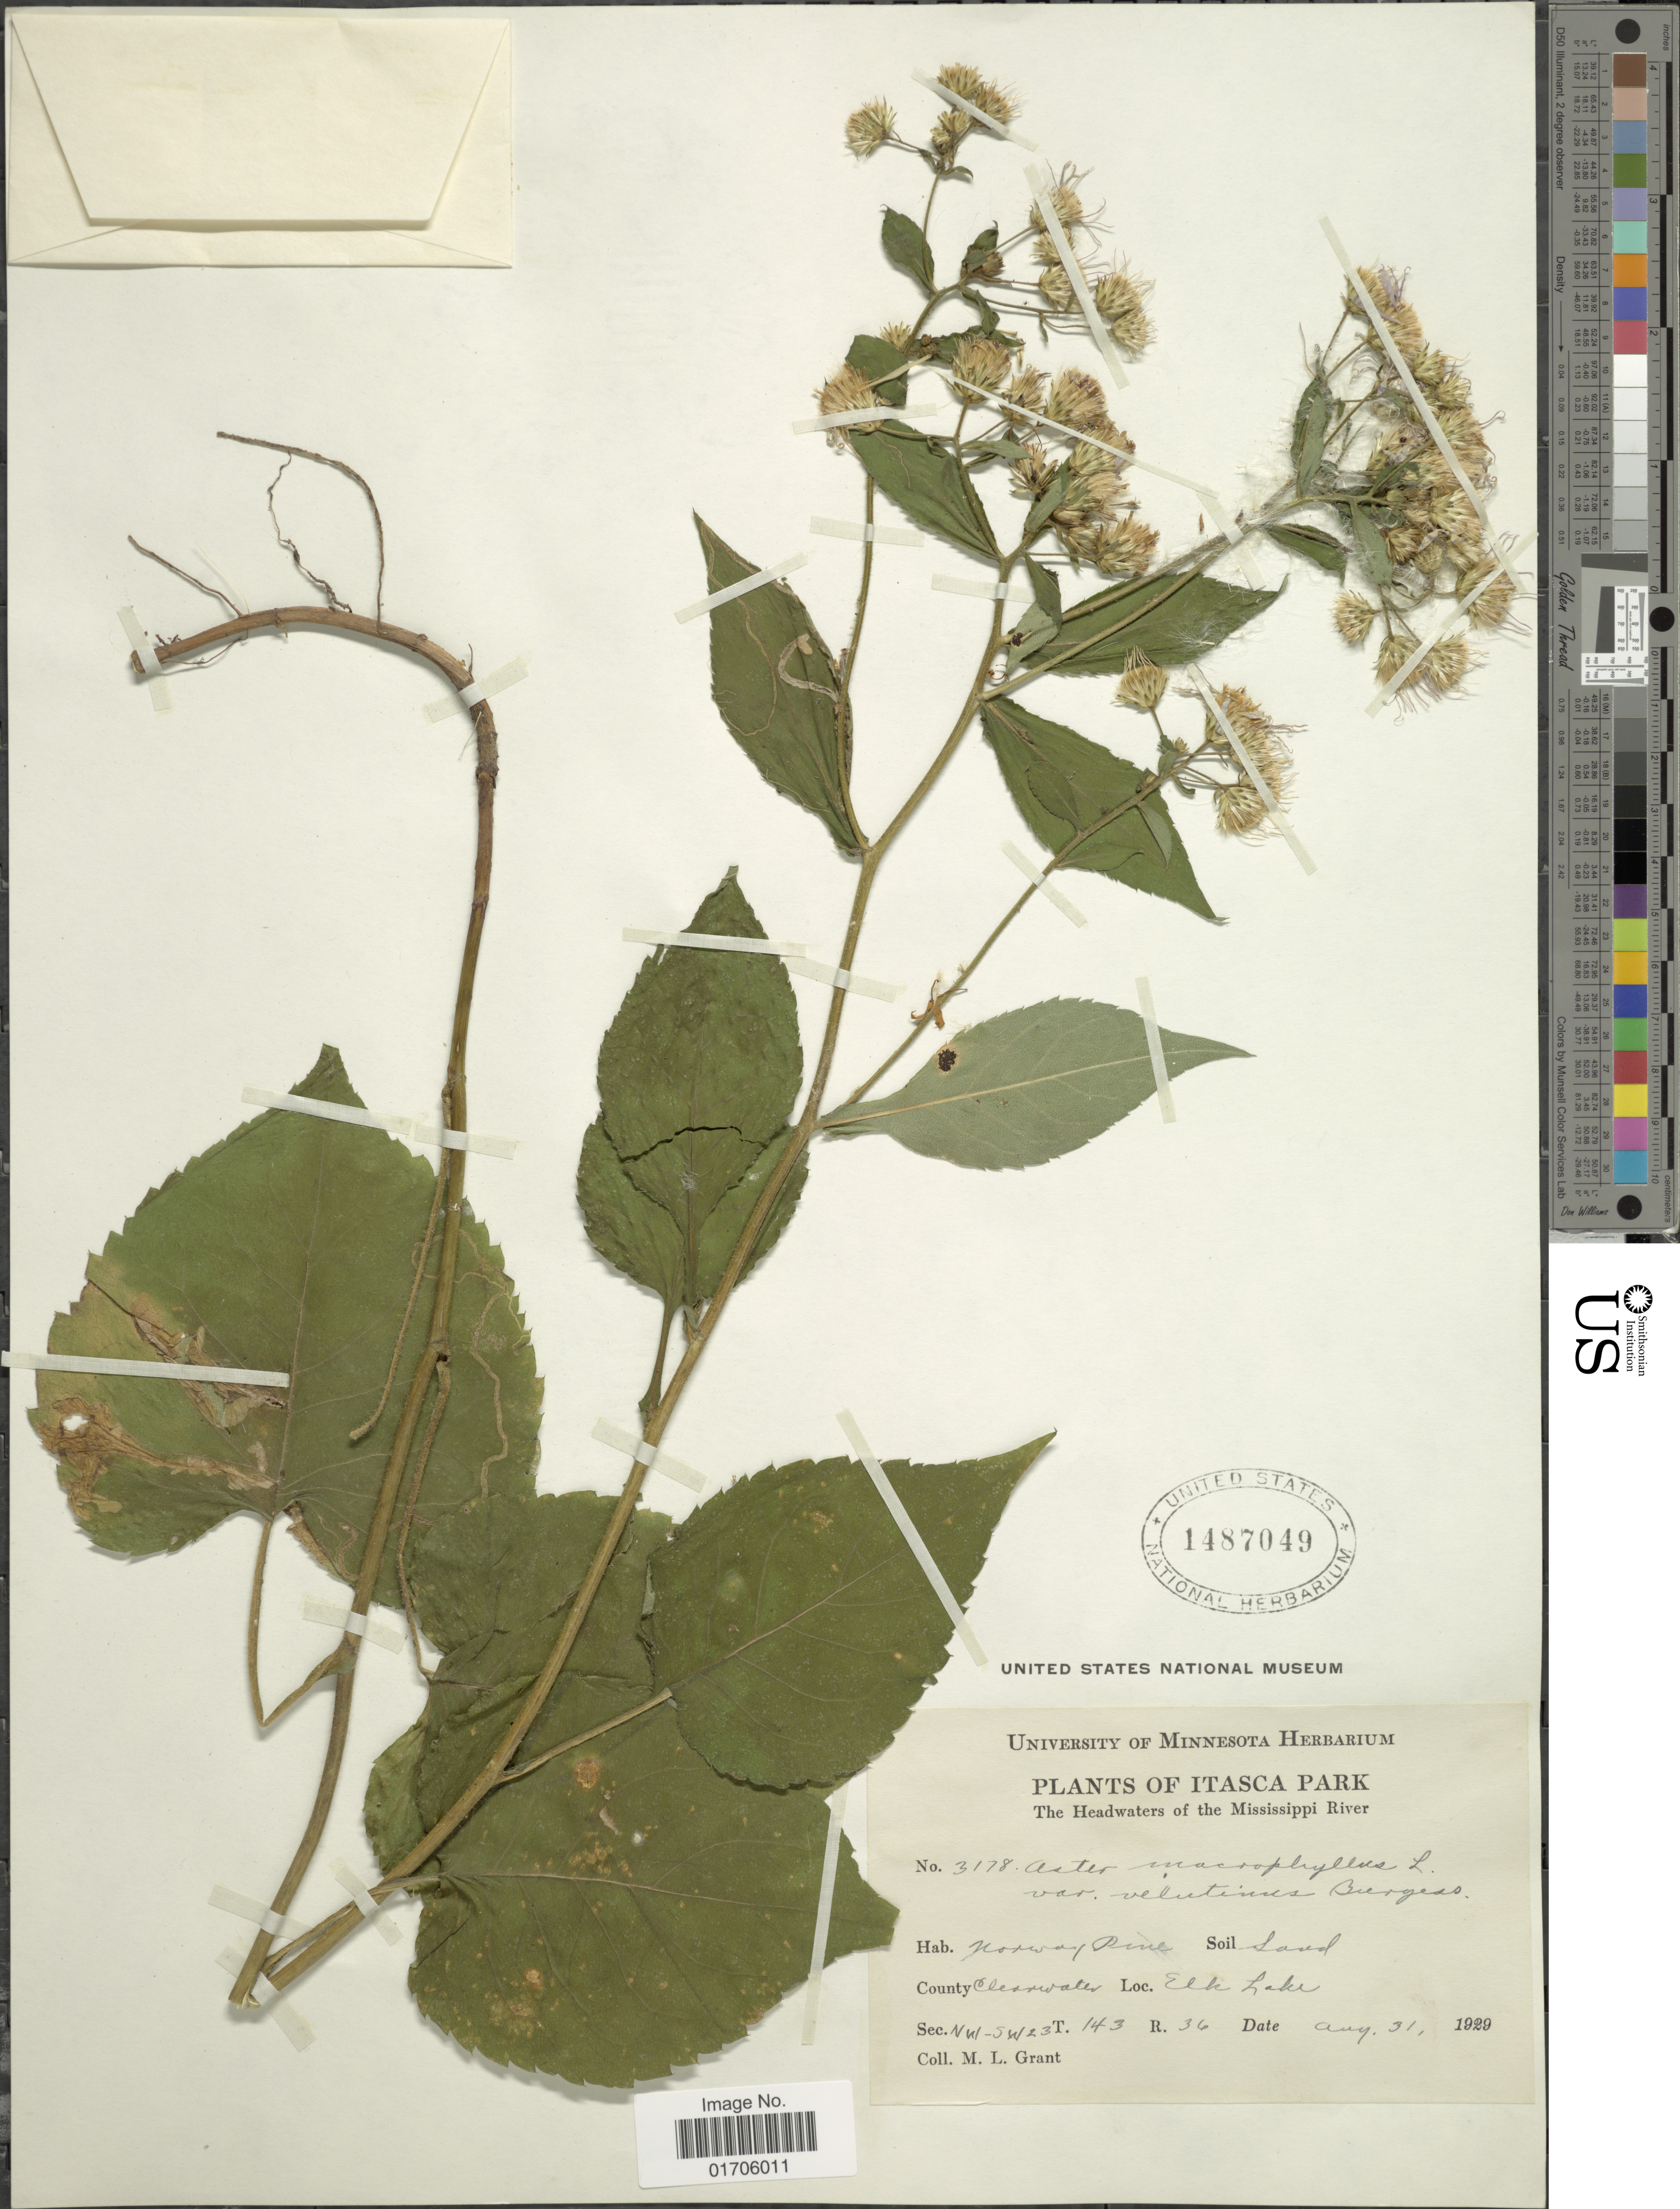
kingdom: Plantae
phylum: Tracheophyta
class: Magnoliopsida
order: Asterales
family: Asteraceae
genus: Eurybia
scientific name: Eurybia sp.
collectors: M. L. Grant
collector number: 3178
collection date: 1929-08-31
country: United States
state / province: Minnesota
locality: Itasca Park. The Headwaters of the Mississippi River. Norway Pine. County Clearwater. Elk Lake. Sec. NW-SW23 T. 143 R. 36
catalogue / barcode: US 1487049